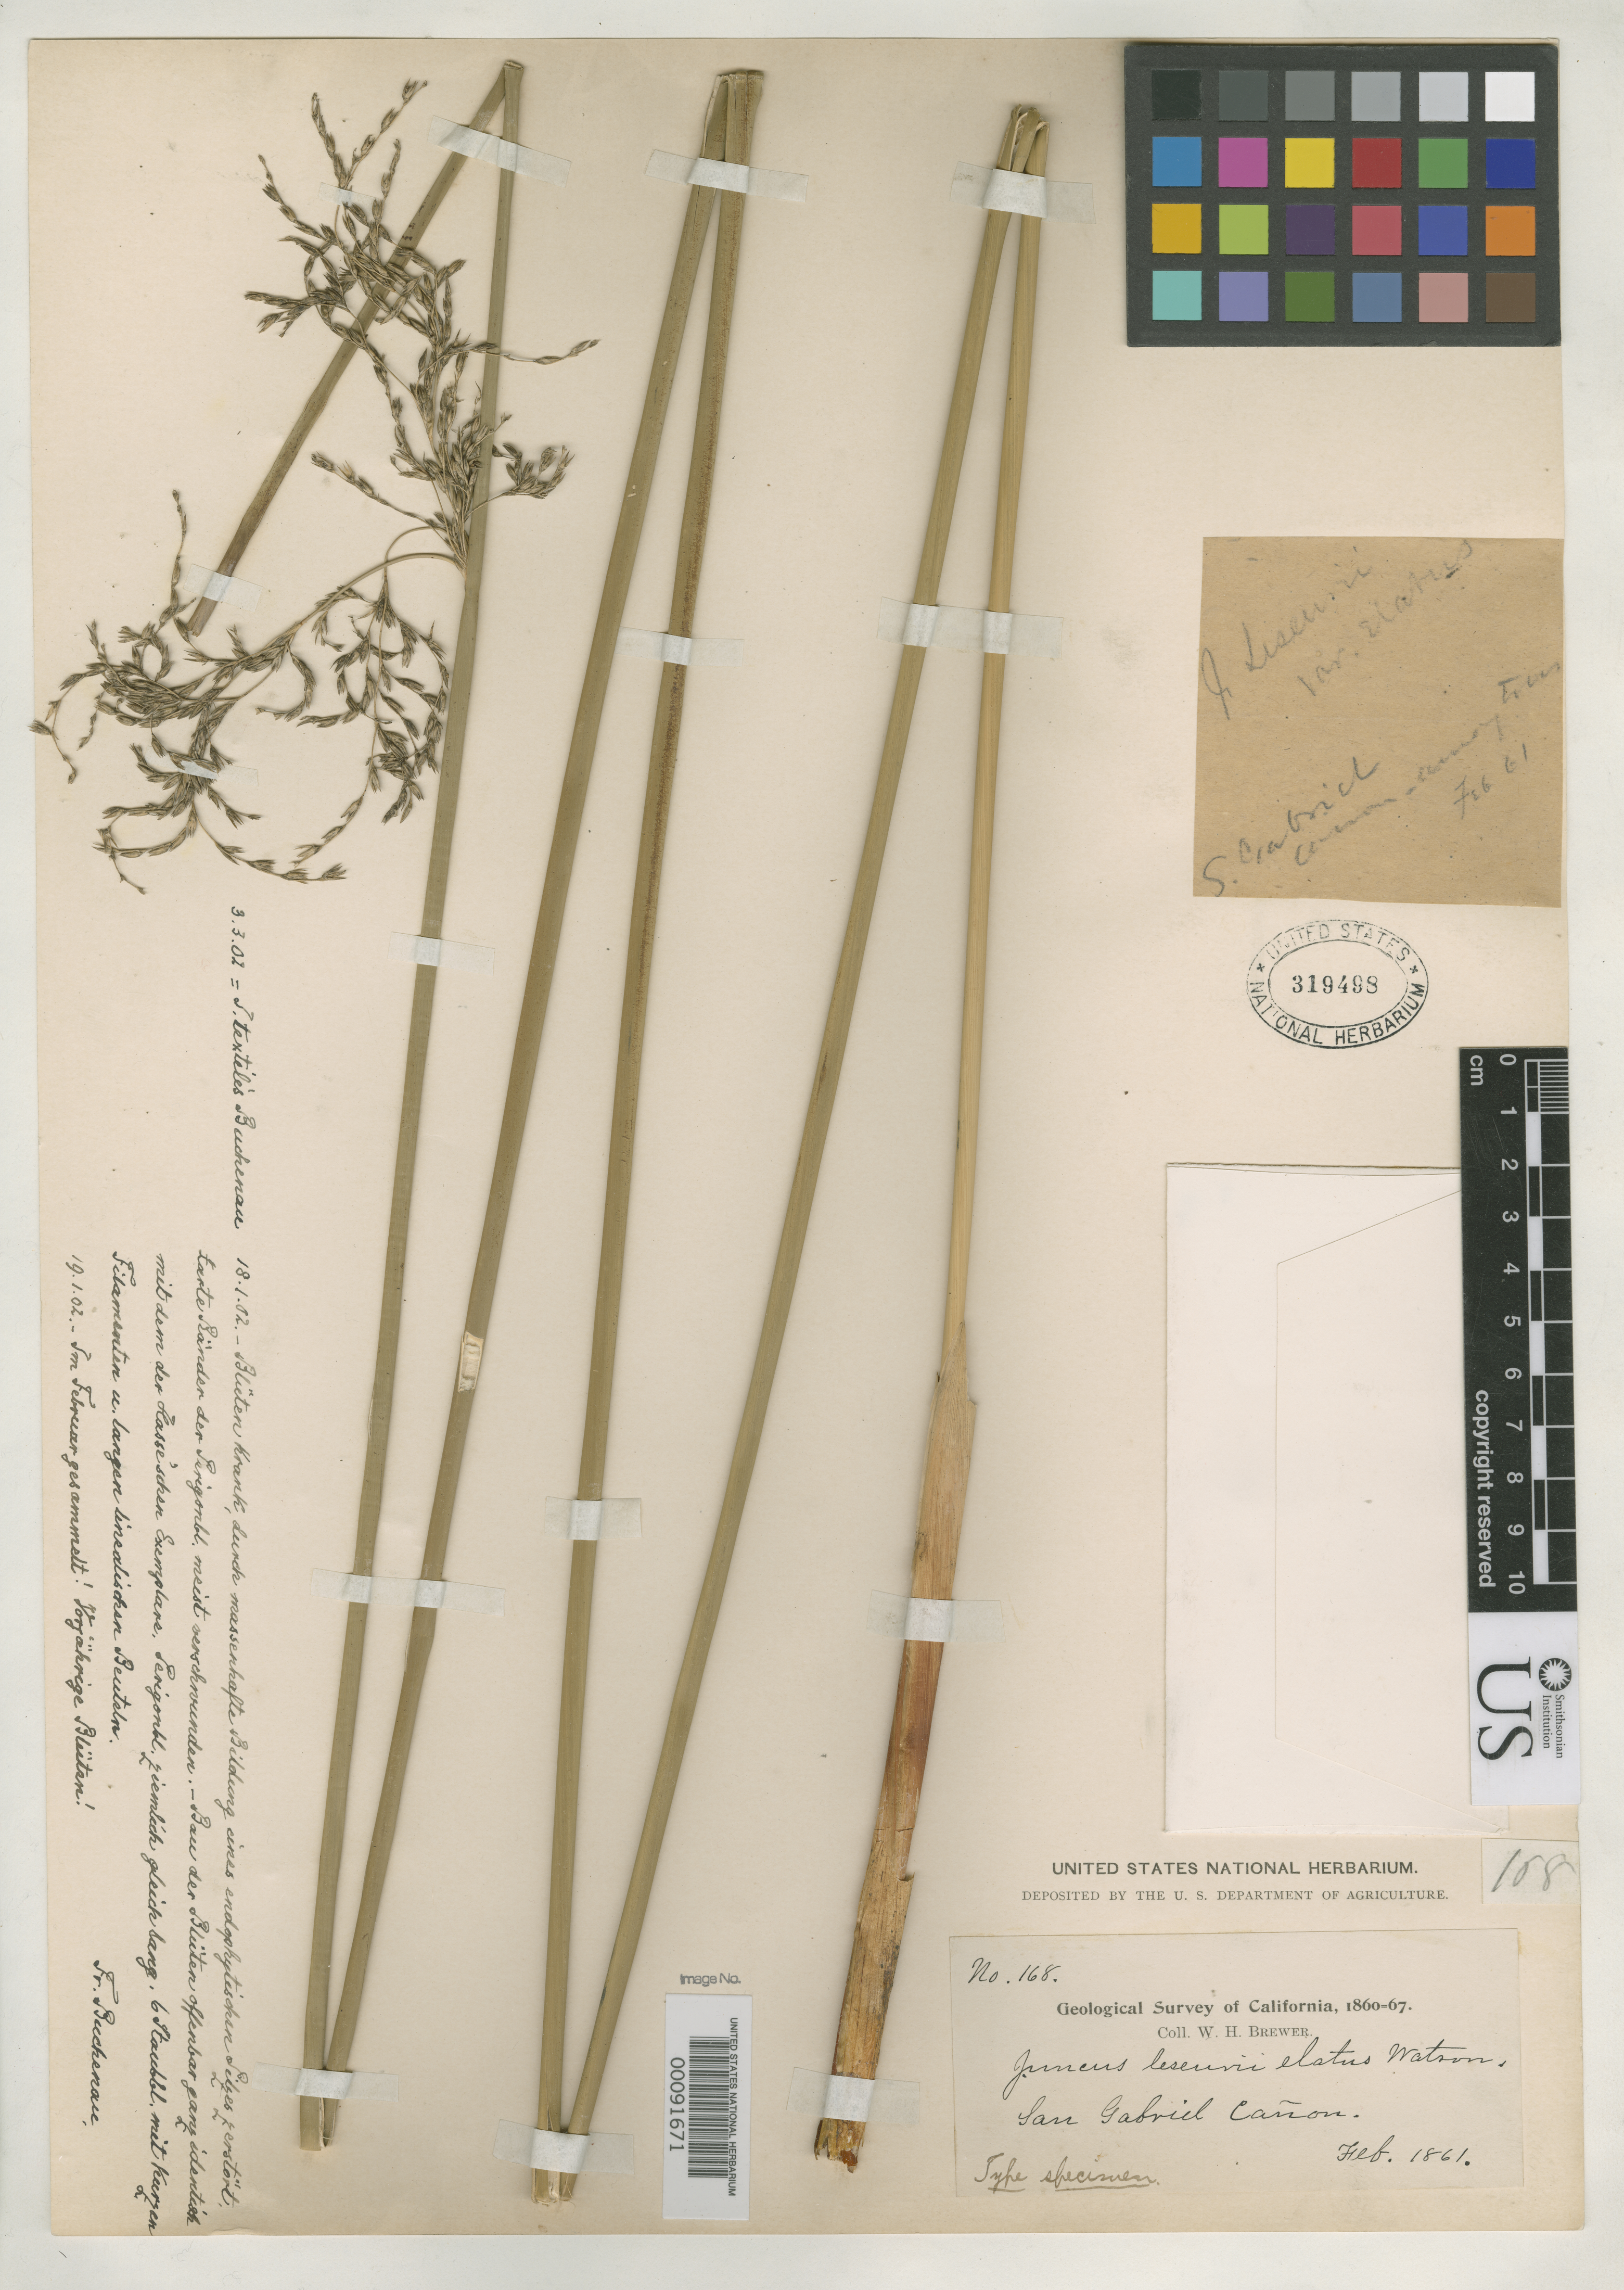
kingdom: Plantae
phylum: Tracheophyta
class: Liliopsida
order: Poales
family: Juncaceae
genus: Juncus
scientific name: Juncus lesueurii var. elatus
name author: S. Watson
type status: Isosyntype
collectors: W. H. Brewer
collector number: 168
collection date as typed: Feb 1861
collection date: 1861-02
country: United States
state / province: California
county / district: Los Angeles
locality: San Gabriel Canyon.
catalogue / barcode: US 319498